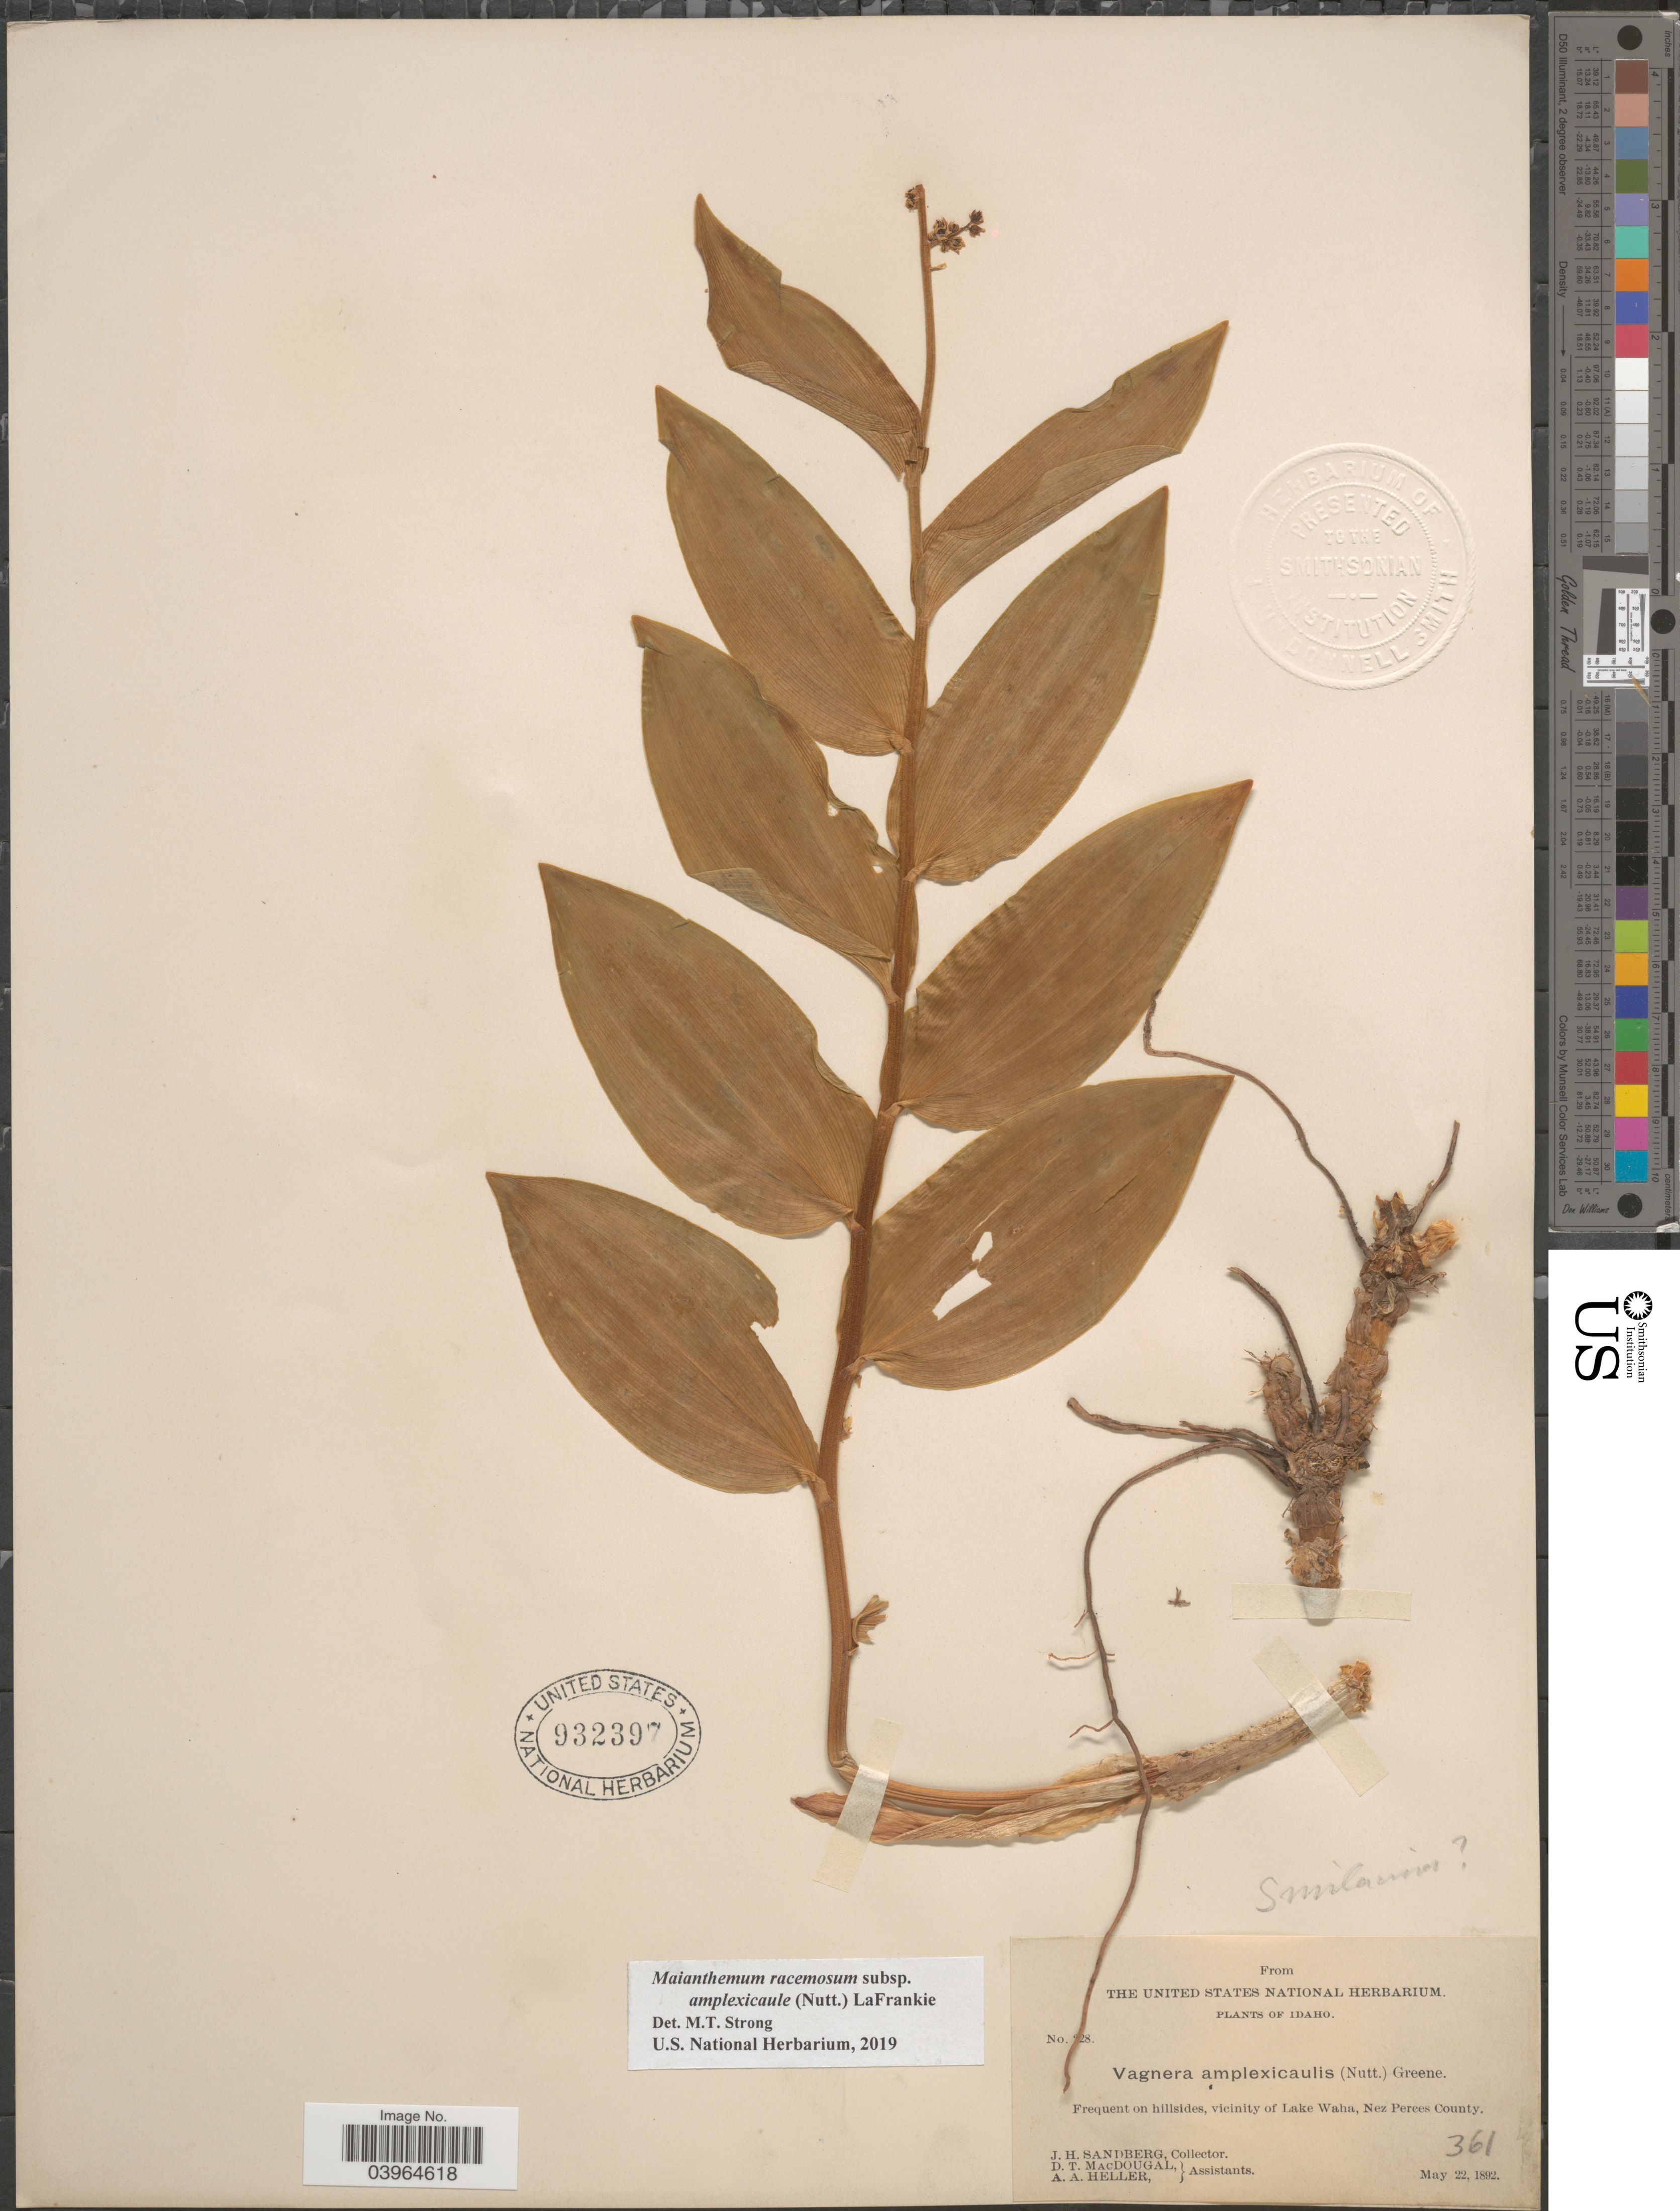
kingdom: Plantae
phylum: Tracheophyta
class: Liliopsida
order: Asparagales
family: Asparagaceae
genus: Maianthemum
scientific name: Maianthemum racemosum subsp. amplexicaule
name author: (Nutt.) LaFrankie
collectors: J. H. Sandberg, D. T. MacDougal & A. A. Heller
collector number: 228*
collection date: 1892-05-22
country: United States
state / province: Idaho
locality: Frequent on hillsides, vicinity of Lake Waha, Nez Perces County.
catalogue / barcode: US 932397